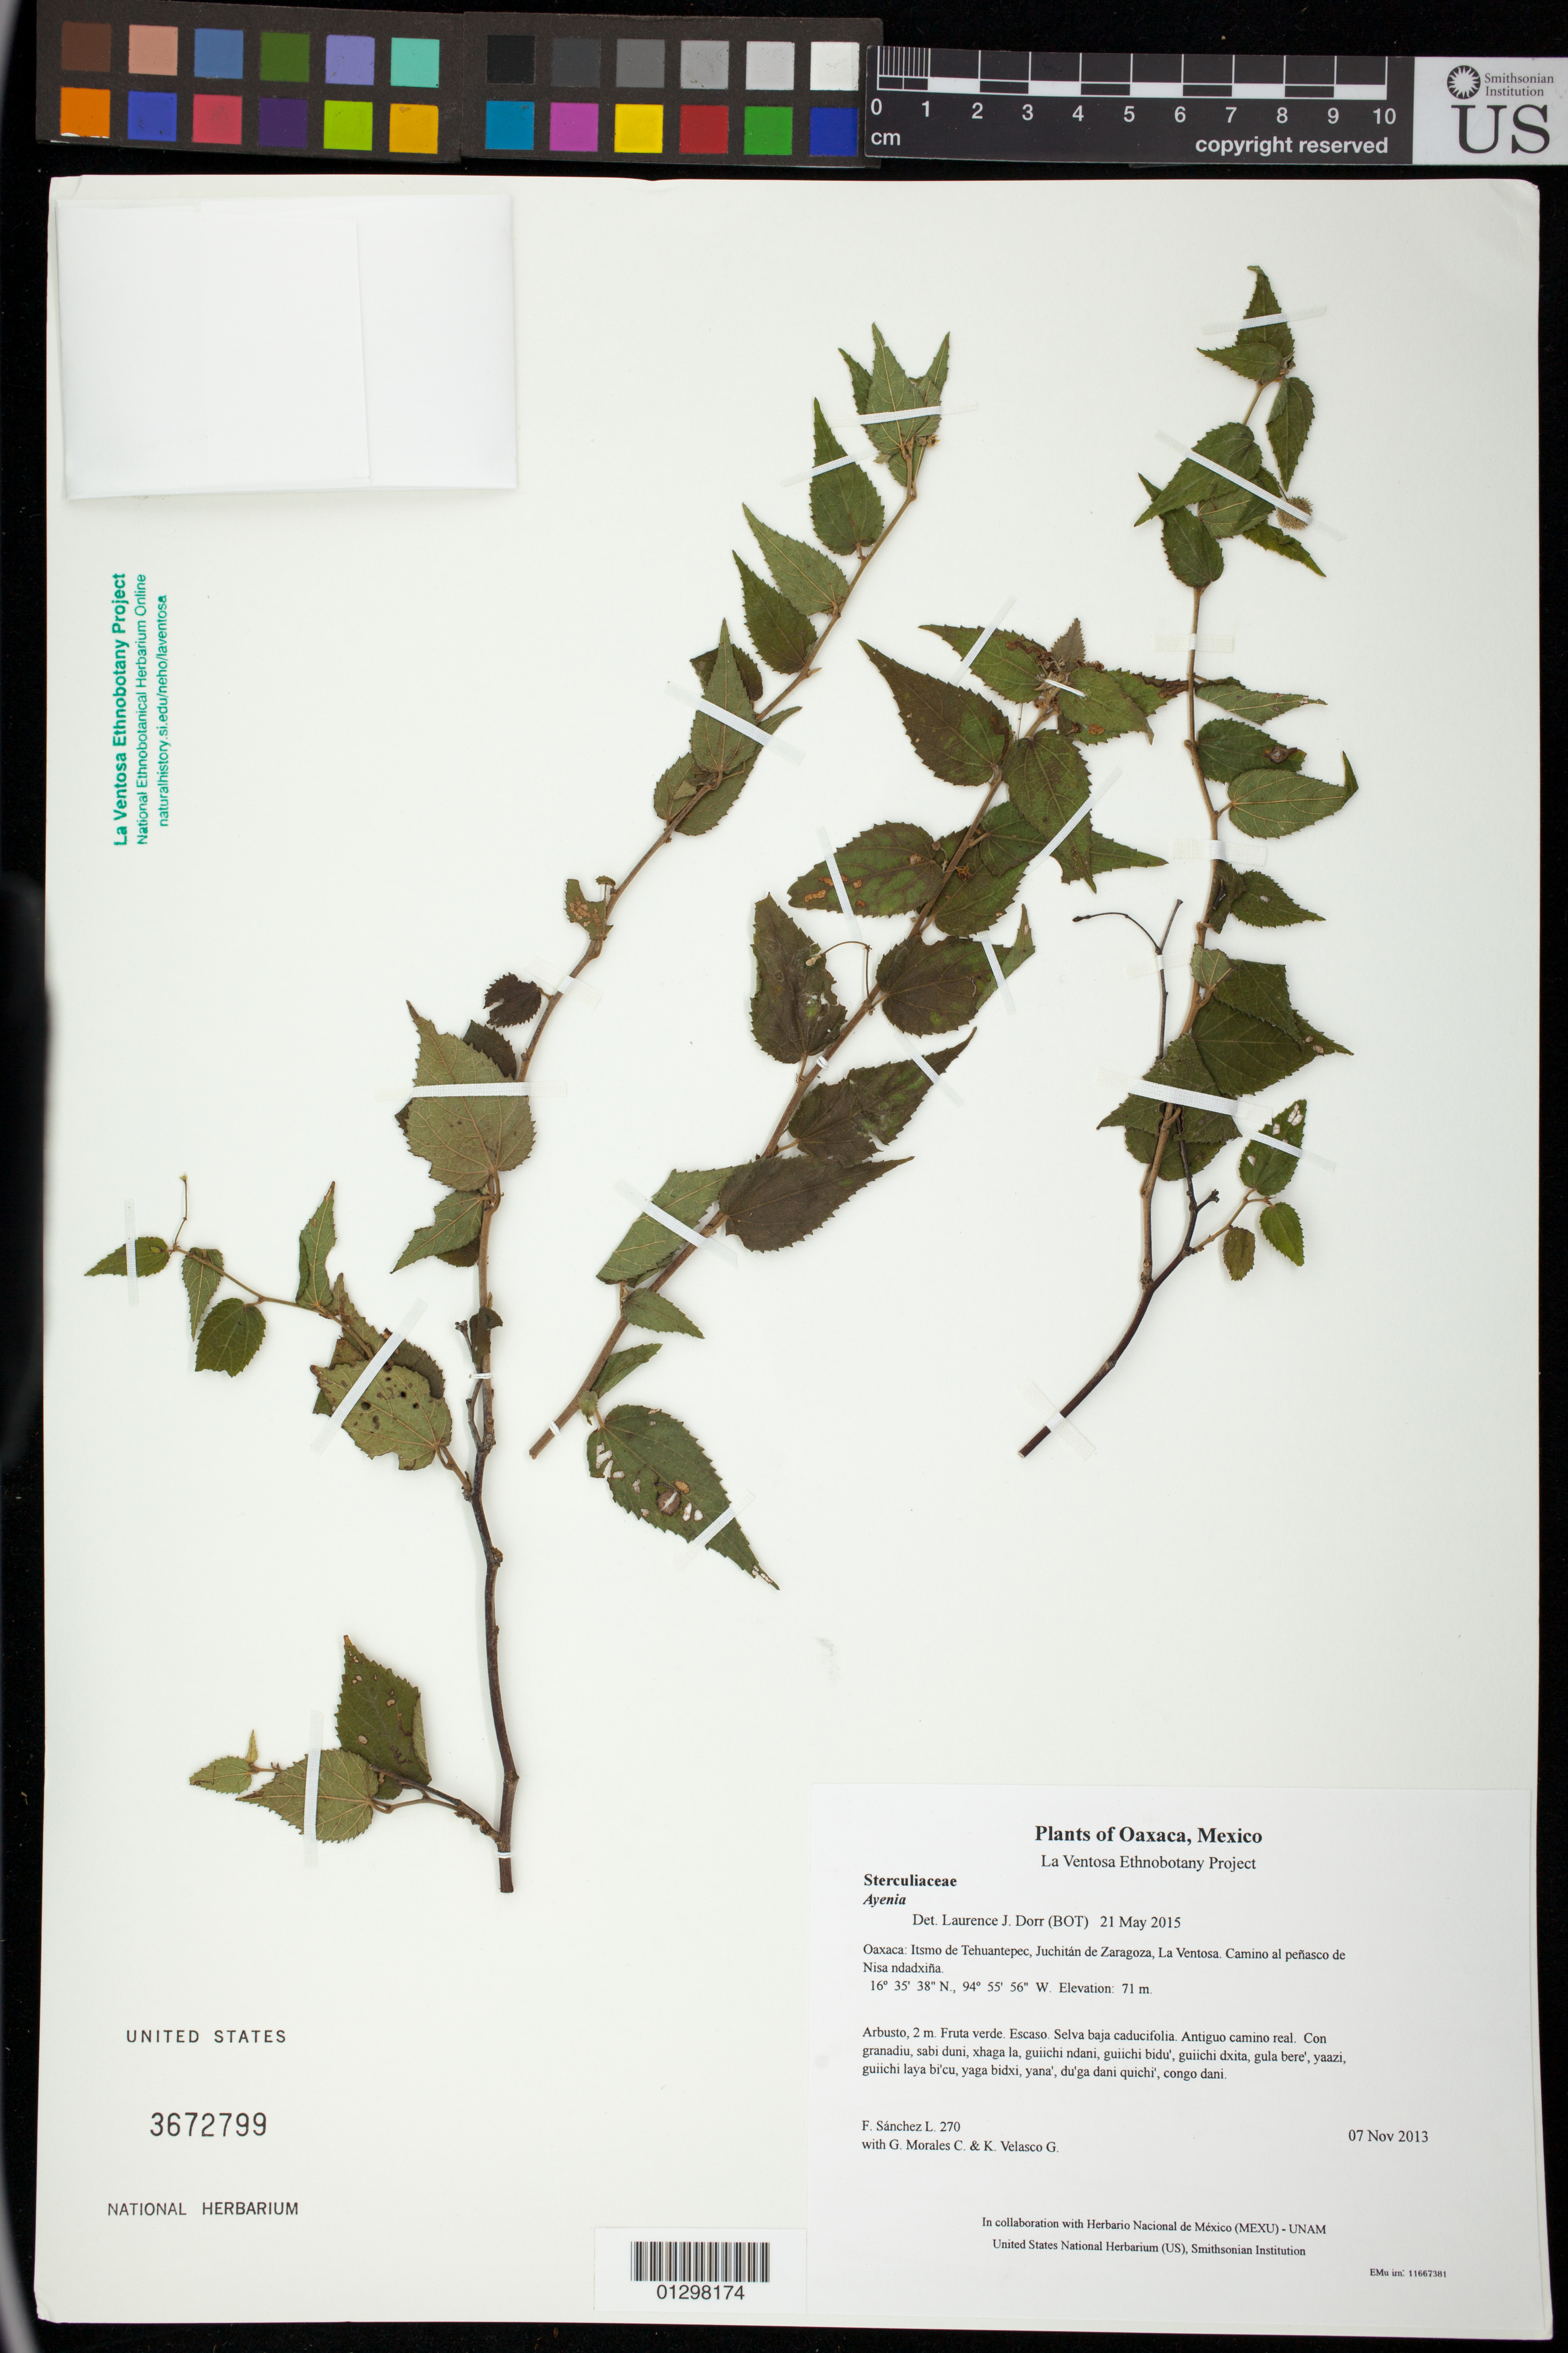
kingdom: Plantae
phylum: Tracheophyta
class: Magnoliopsida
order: Malvales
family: Malvaceae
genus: Ayenia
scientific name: Ayenia micrantha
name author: Standl.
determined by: Velasco G., Kenia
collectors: F. Sánchez L., G. Morales C. & K. Velasco G.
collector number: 270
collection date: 2013-11-07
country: Mexico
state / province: Oaxaca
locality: Itsmo de Tehuantepec, Juchitán de Zaragoza, La Ventosa. Camino al peñasco de Nisa ndadxiña.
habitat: Selva baja caducifolia. Antiguo camino real.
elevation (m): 71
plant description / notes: JEBOT, MEXU, SERO, US; Guixi bandaga. 2 m. Cuaananaxhi naga'. Huaxie'.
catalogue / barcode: US 3672799